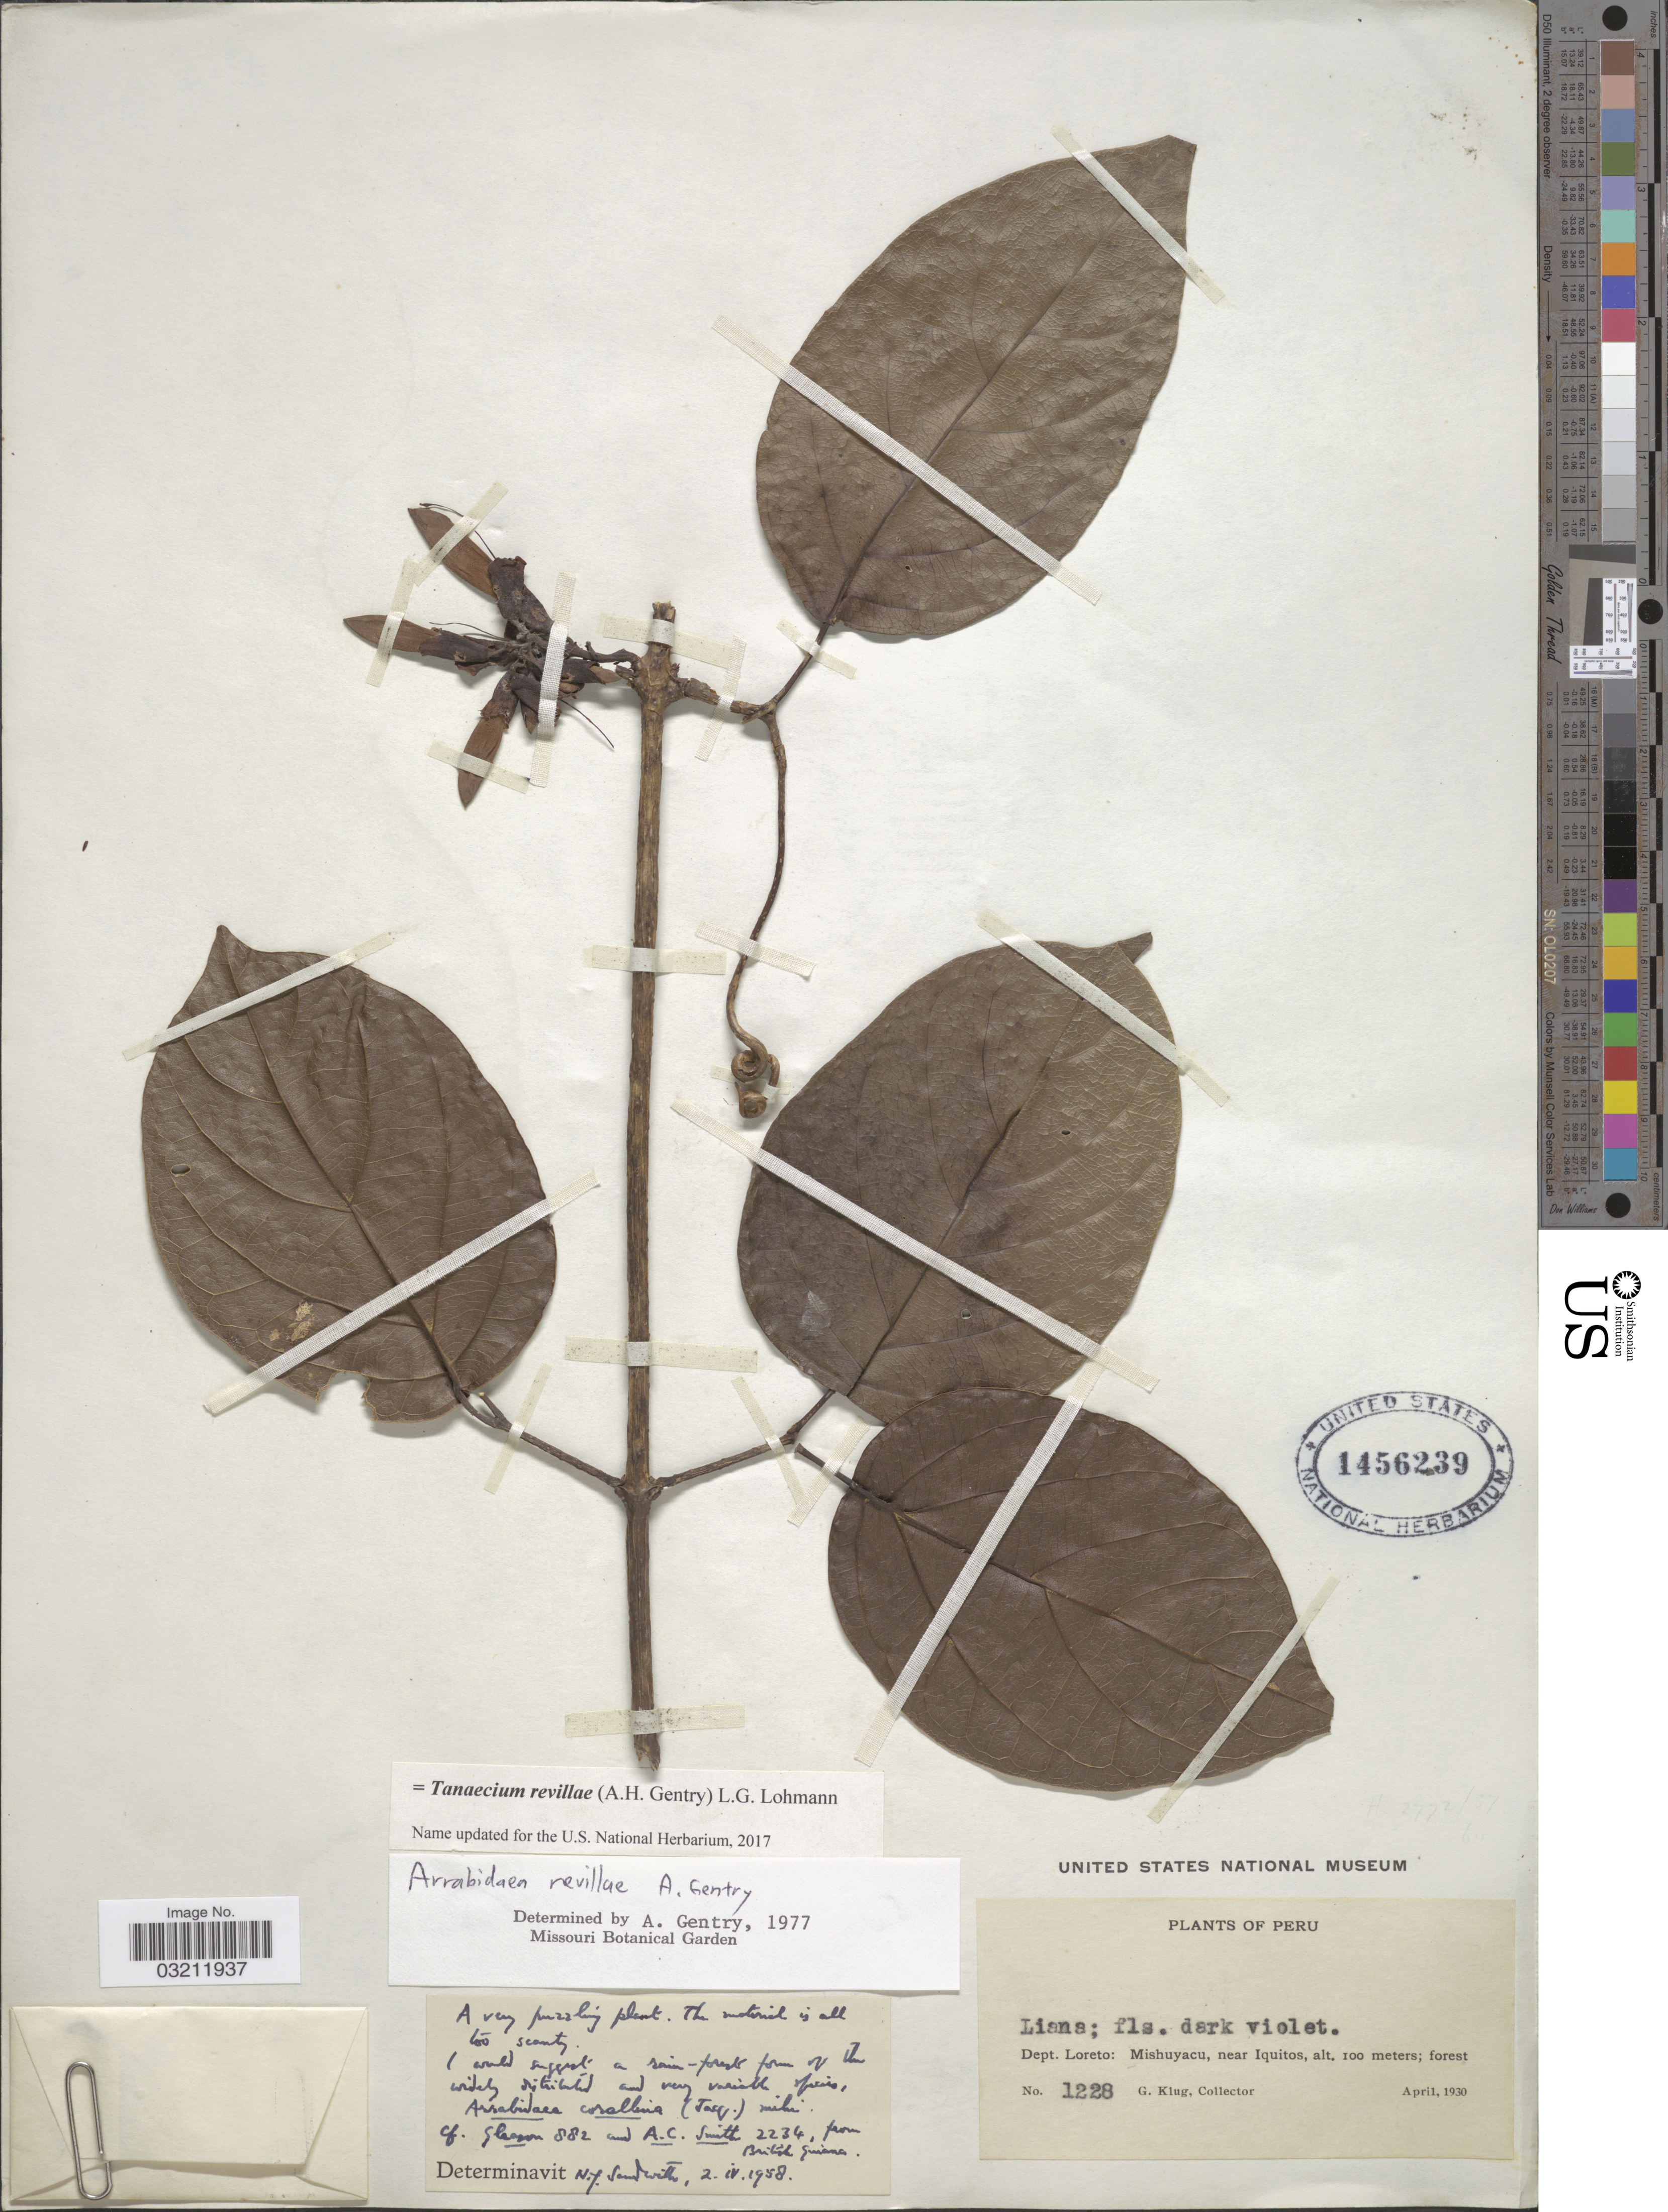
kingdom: Plantae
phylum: Tracheophyta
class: Magnoliopsida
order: Lamiales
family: Bignoniaceae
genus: Tanaecium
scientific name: Tanaecium revillae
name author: (A.H. Gentry) L.G. Lohmann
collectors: G. Klug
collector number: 1228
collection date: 1930-04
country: Peru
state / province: Loreto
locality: Dept. Loreto: Mishuyacu, near Iquitos.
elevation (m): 100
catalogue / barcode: US 1456239